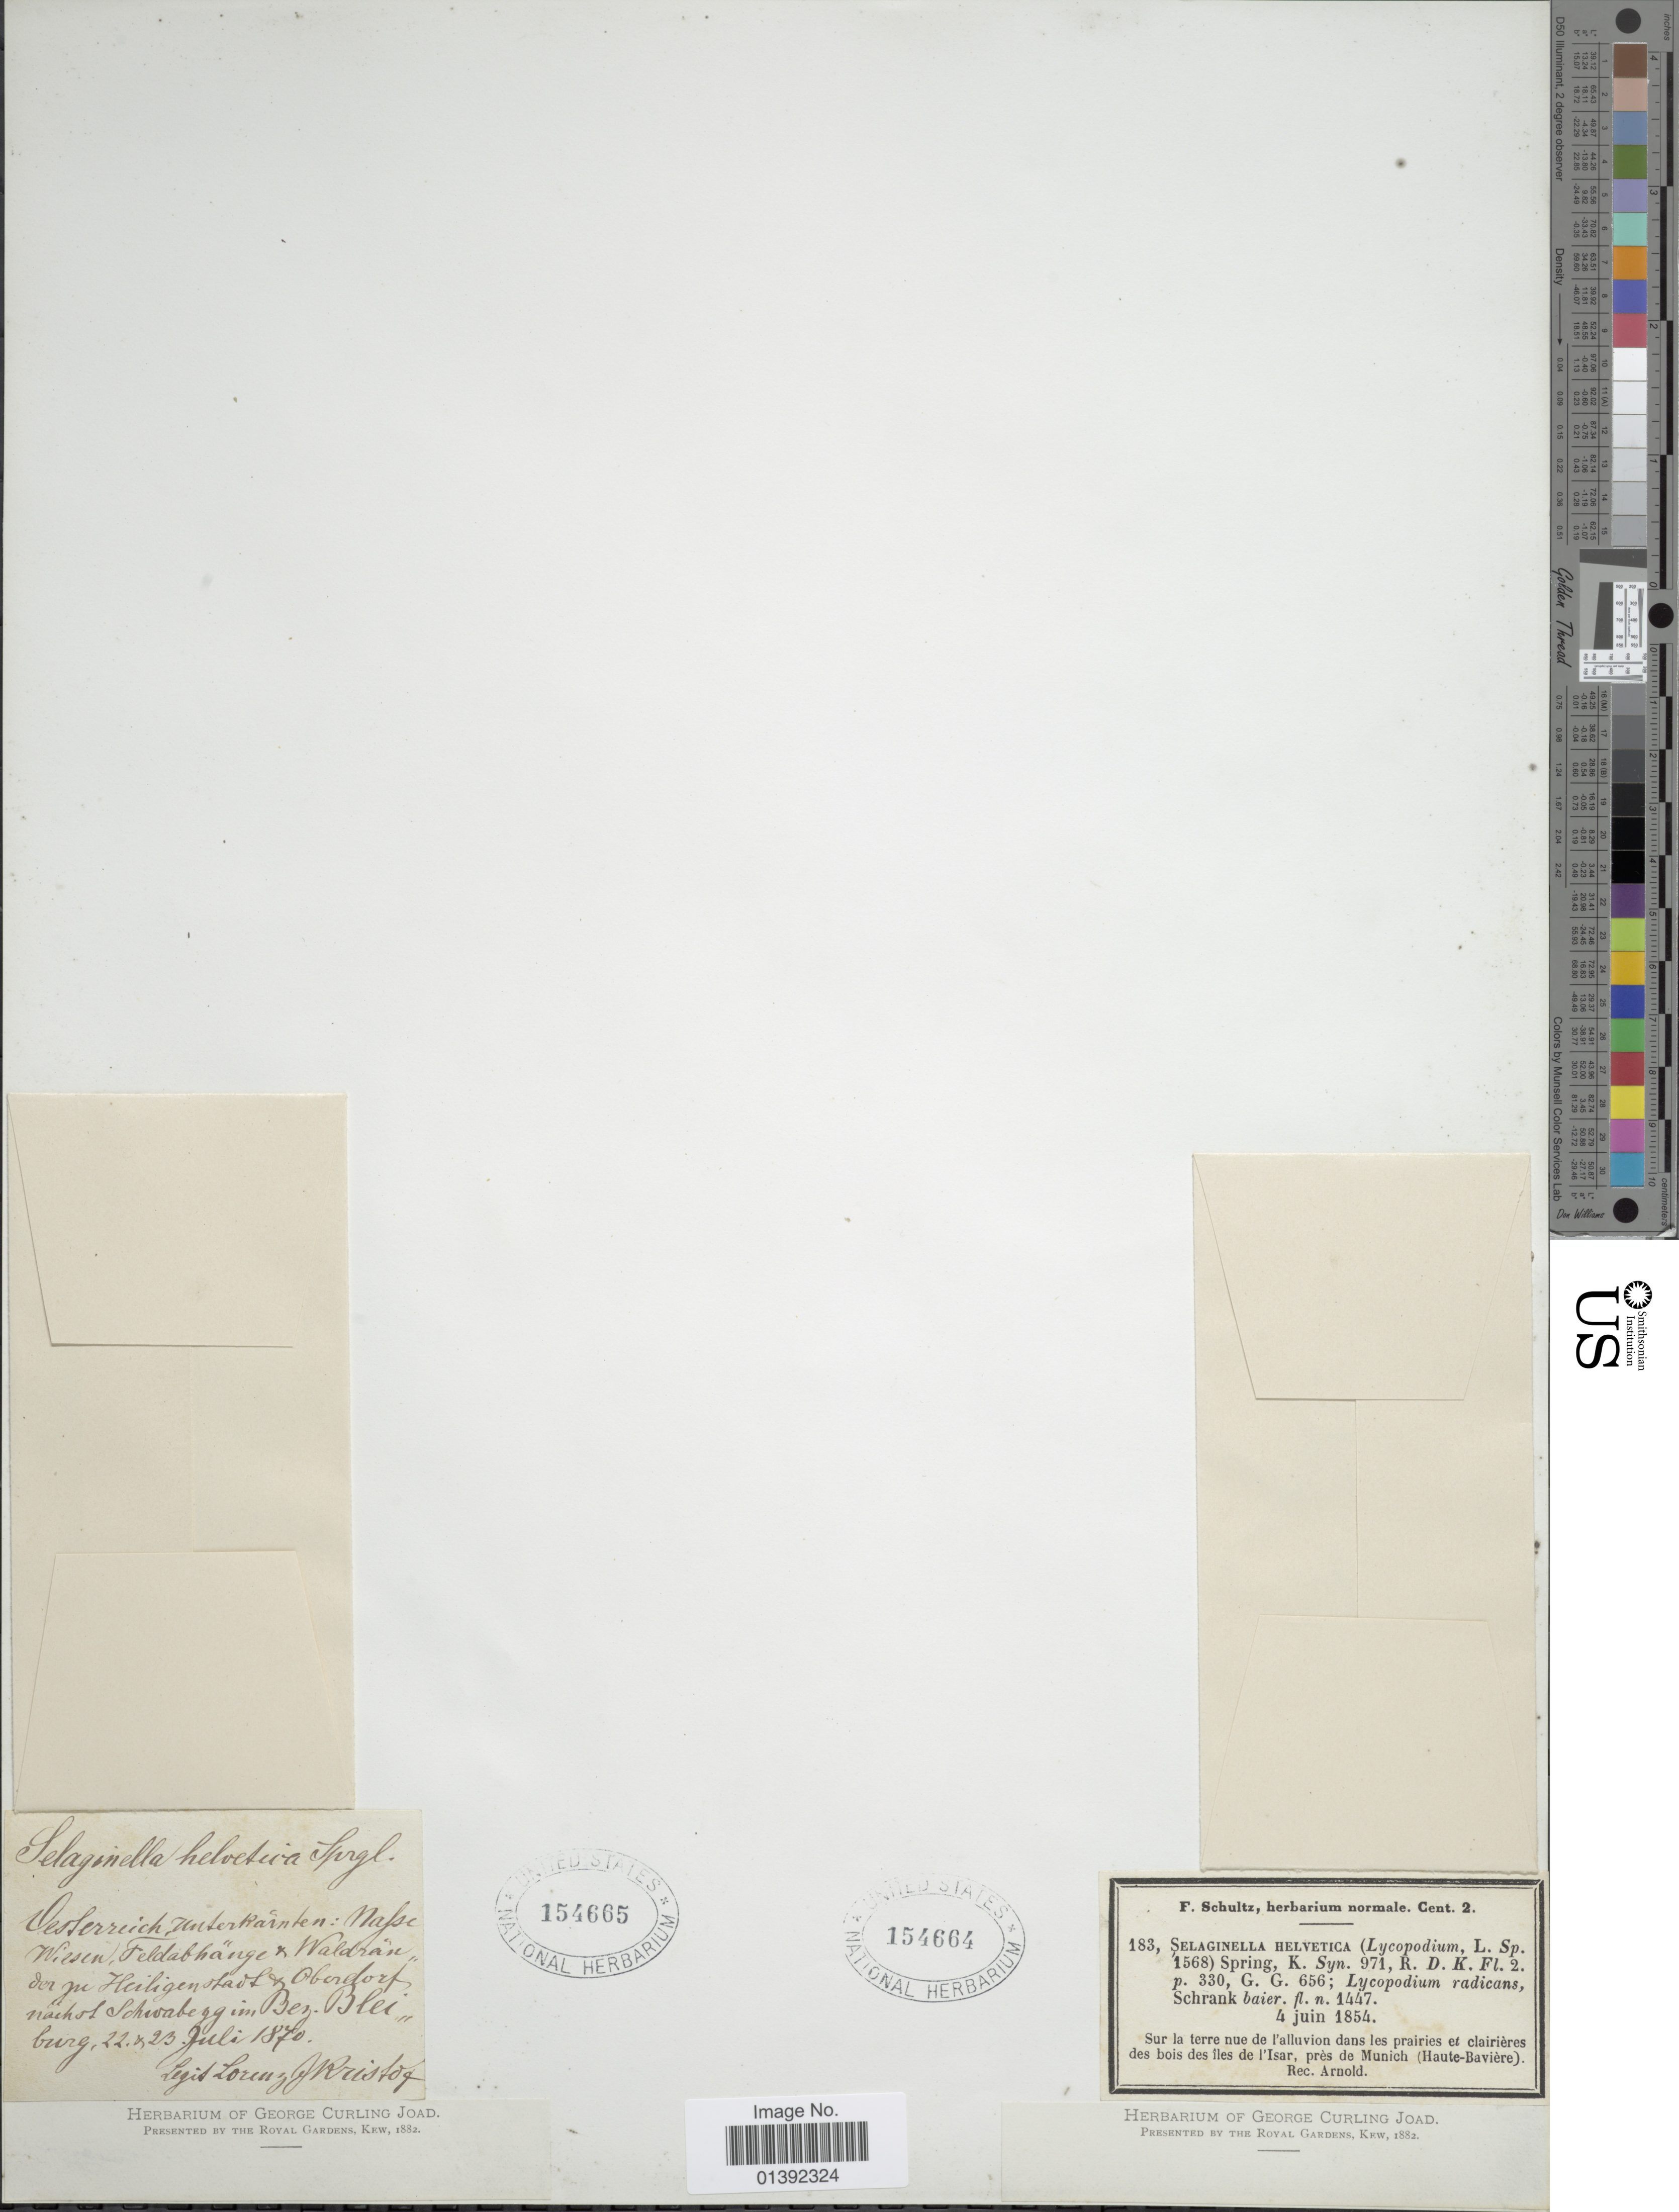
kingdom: Plantae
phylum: Tracheophyta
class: Lycopodiopsida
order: Selaginellales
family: Selaginellaceae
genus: Selaginella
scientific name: Selaginella helvetica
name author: (L.) Spring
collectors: -. Arnold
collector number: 183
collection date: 1854-06-04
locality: Des iles de l'Isar, pres de munich (Haute-Baviere)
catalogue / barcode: US 154664